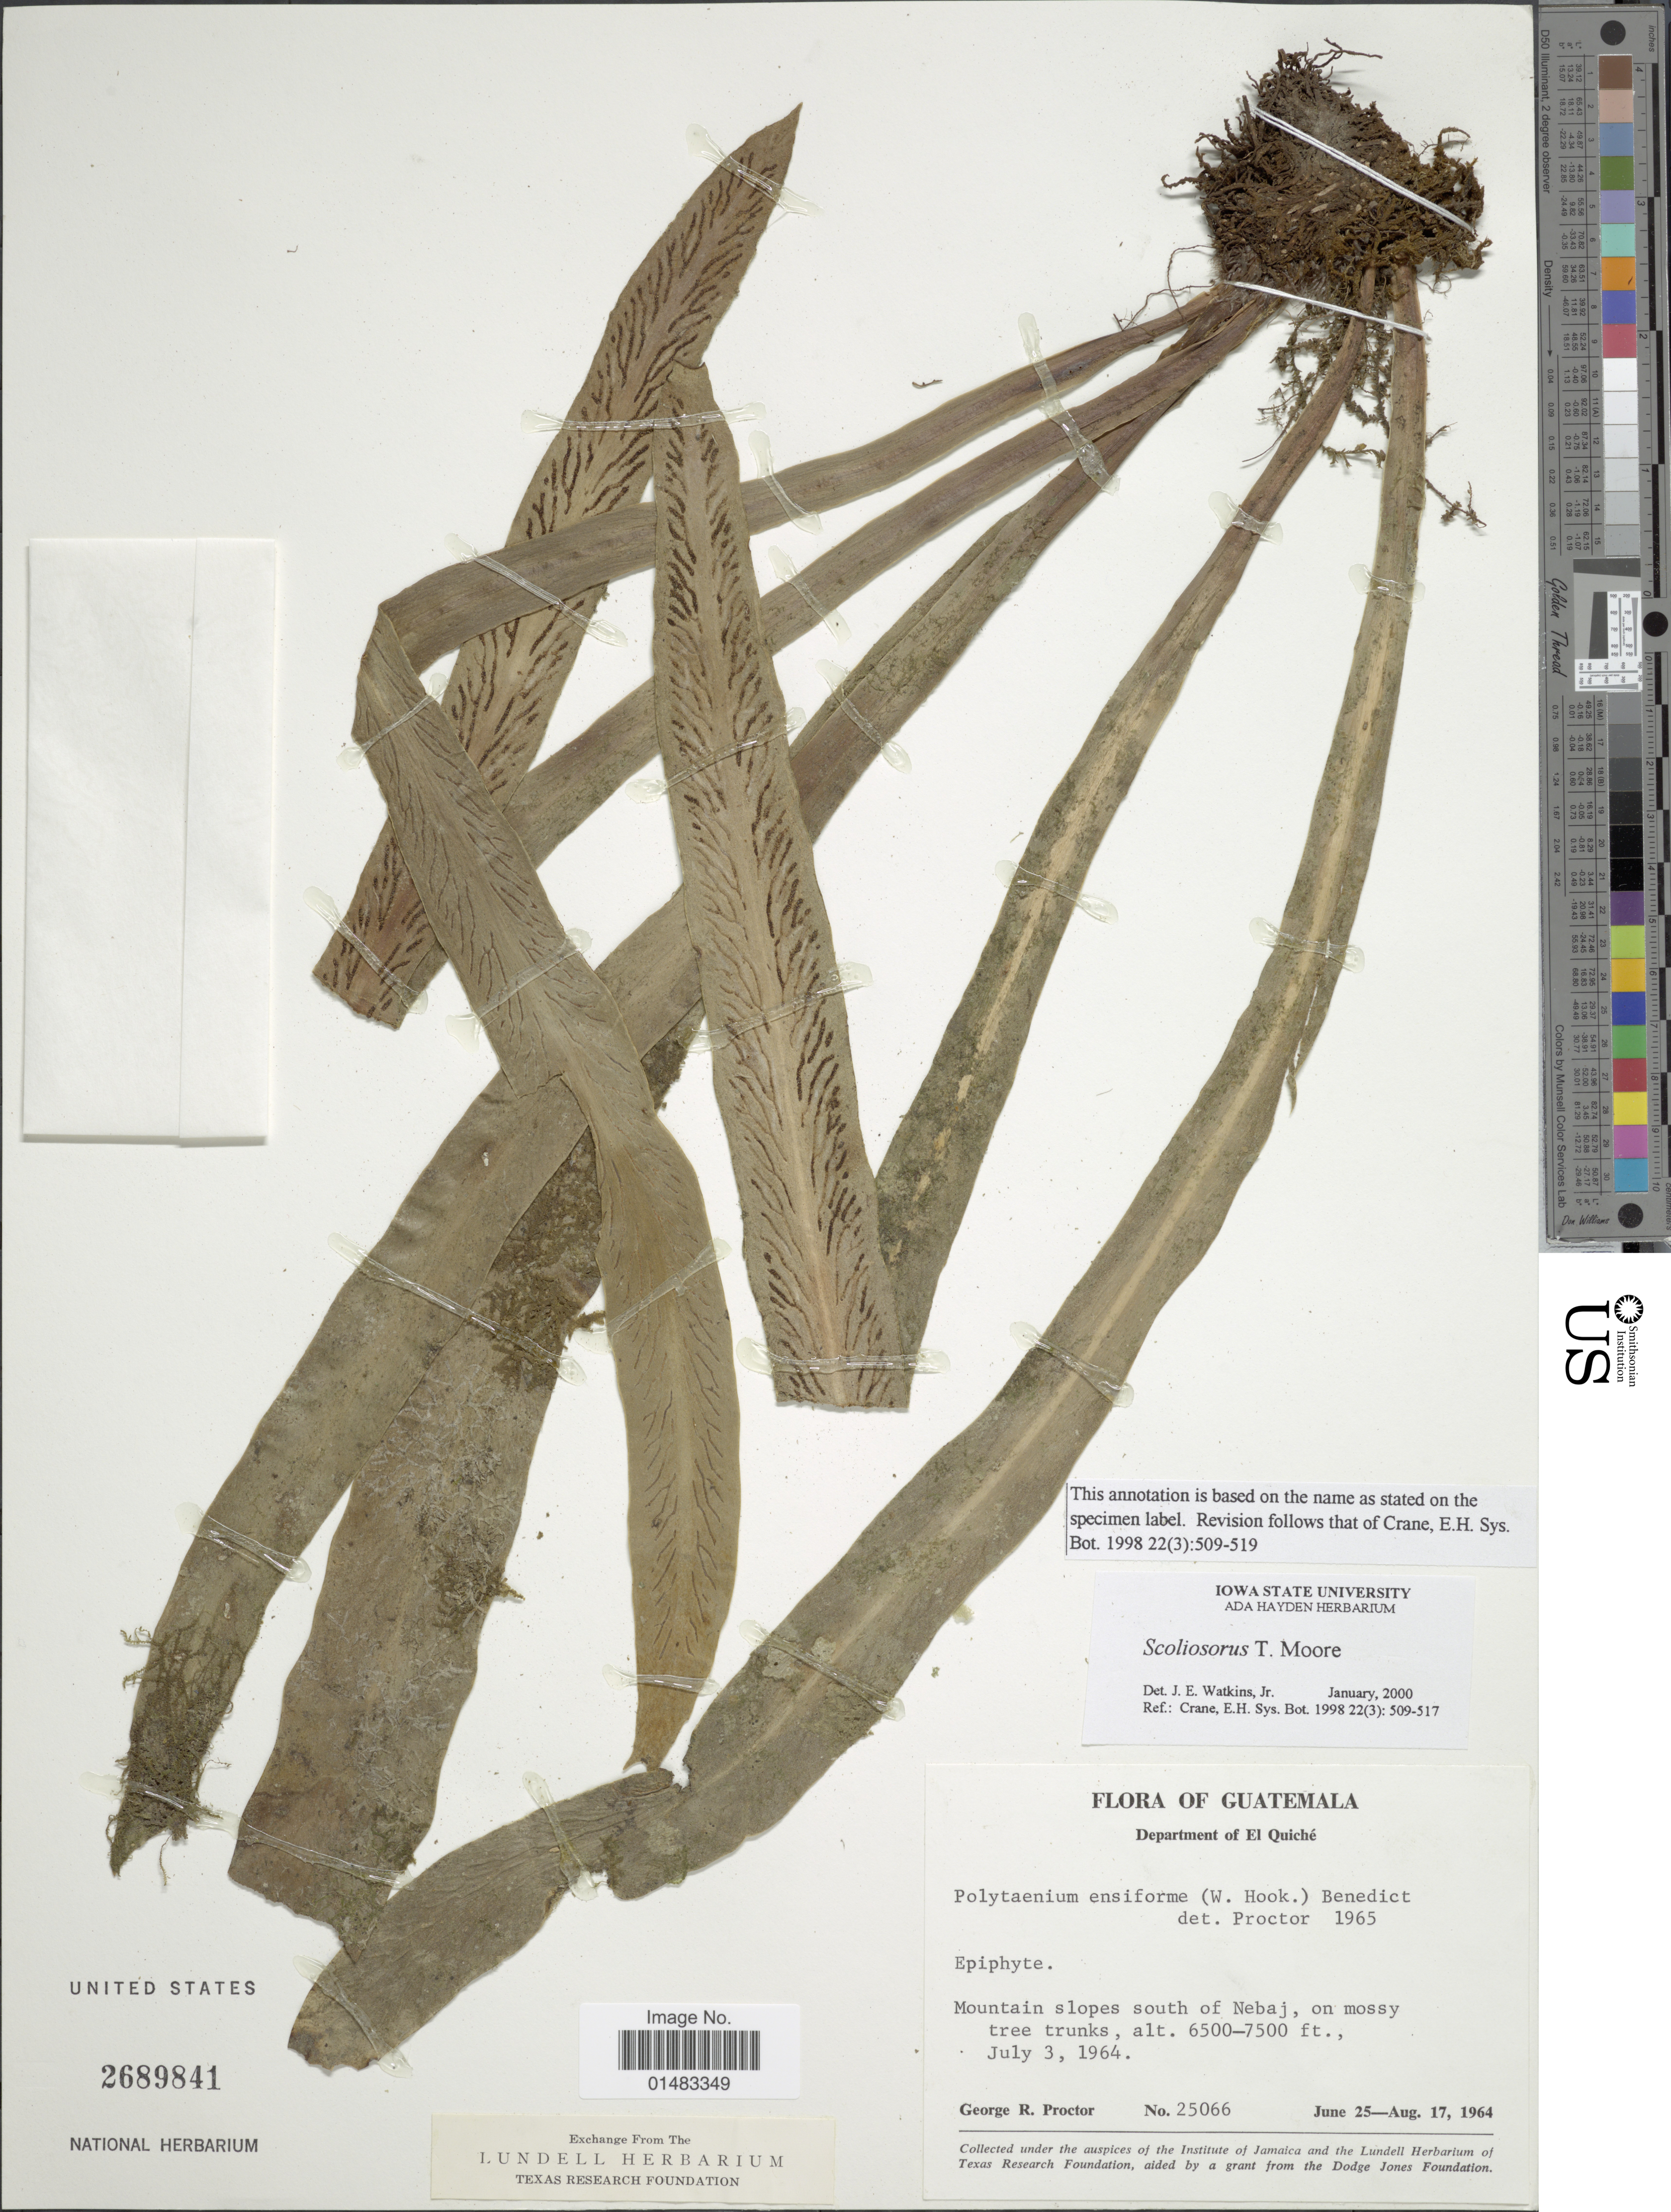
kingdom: Plantae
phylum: Tracheophyta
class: Polypodiopsida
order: Polypodiales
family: Pteridaceae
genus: Scoliosorus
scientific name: Scoliosorus ensiformis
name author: (Hook.) T. Moore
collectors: G. R. Proctor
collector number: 25066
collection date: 1964-06-25/1964-08-17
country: Guatemala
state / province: El Quiché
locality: Flora of Guatemala, Mountain slopes south of Nebaj, on mossy tree trunks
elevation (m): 1981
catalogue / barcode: US 2689841